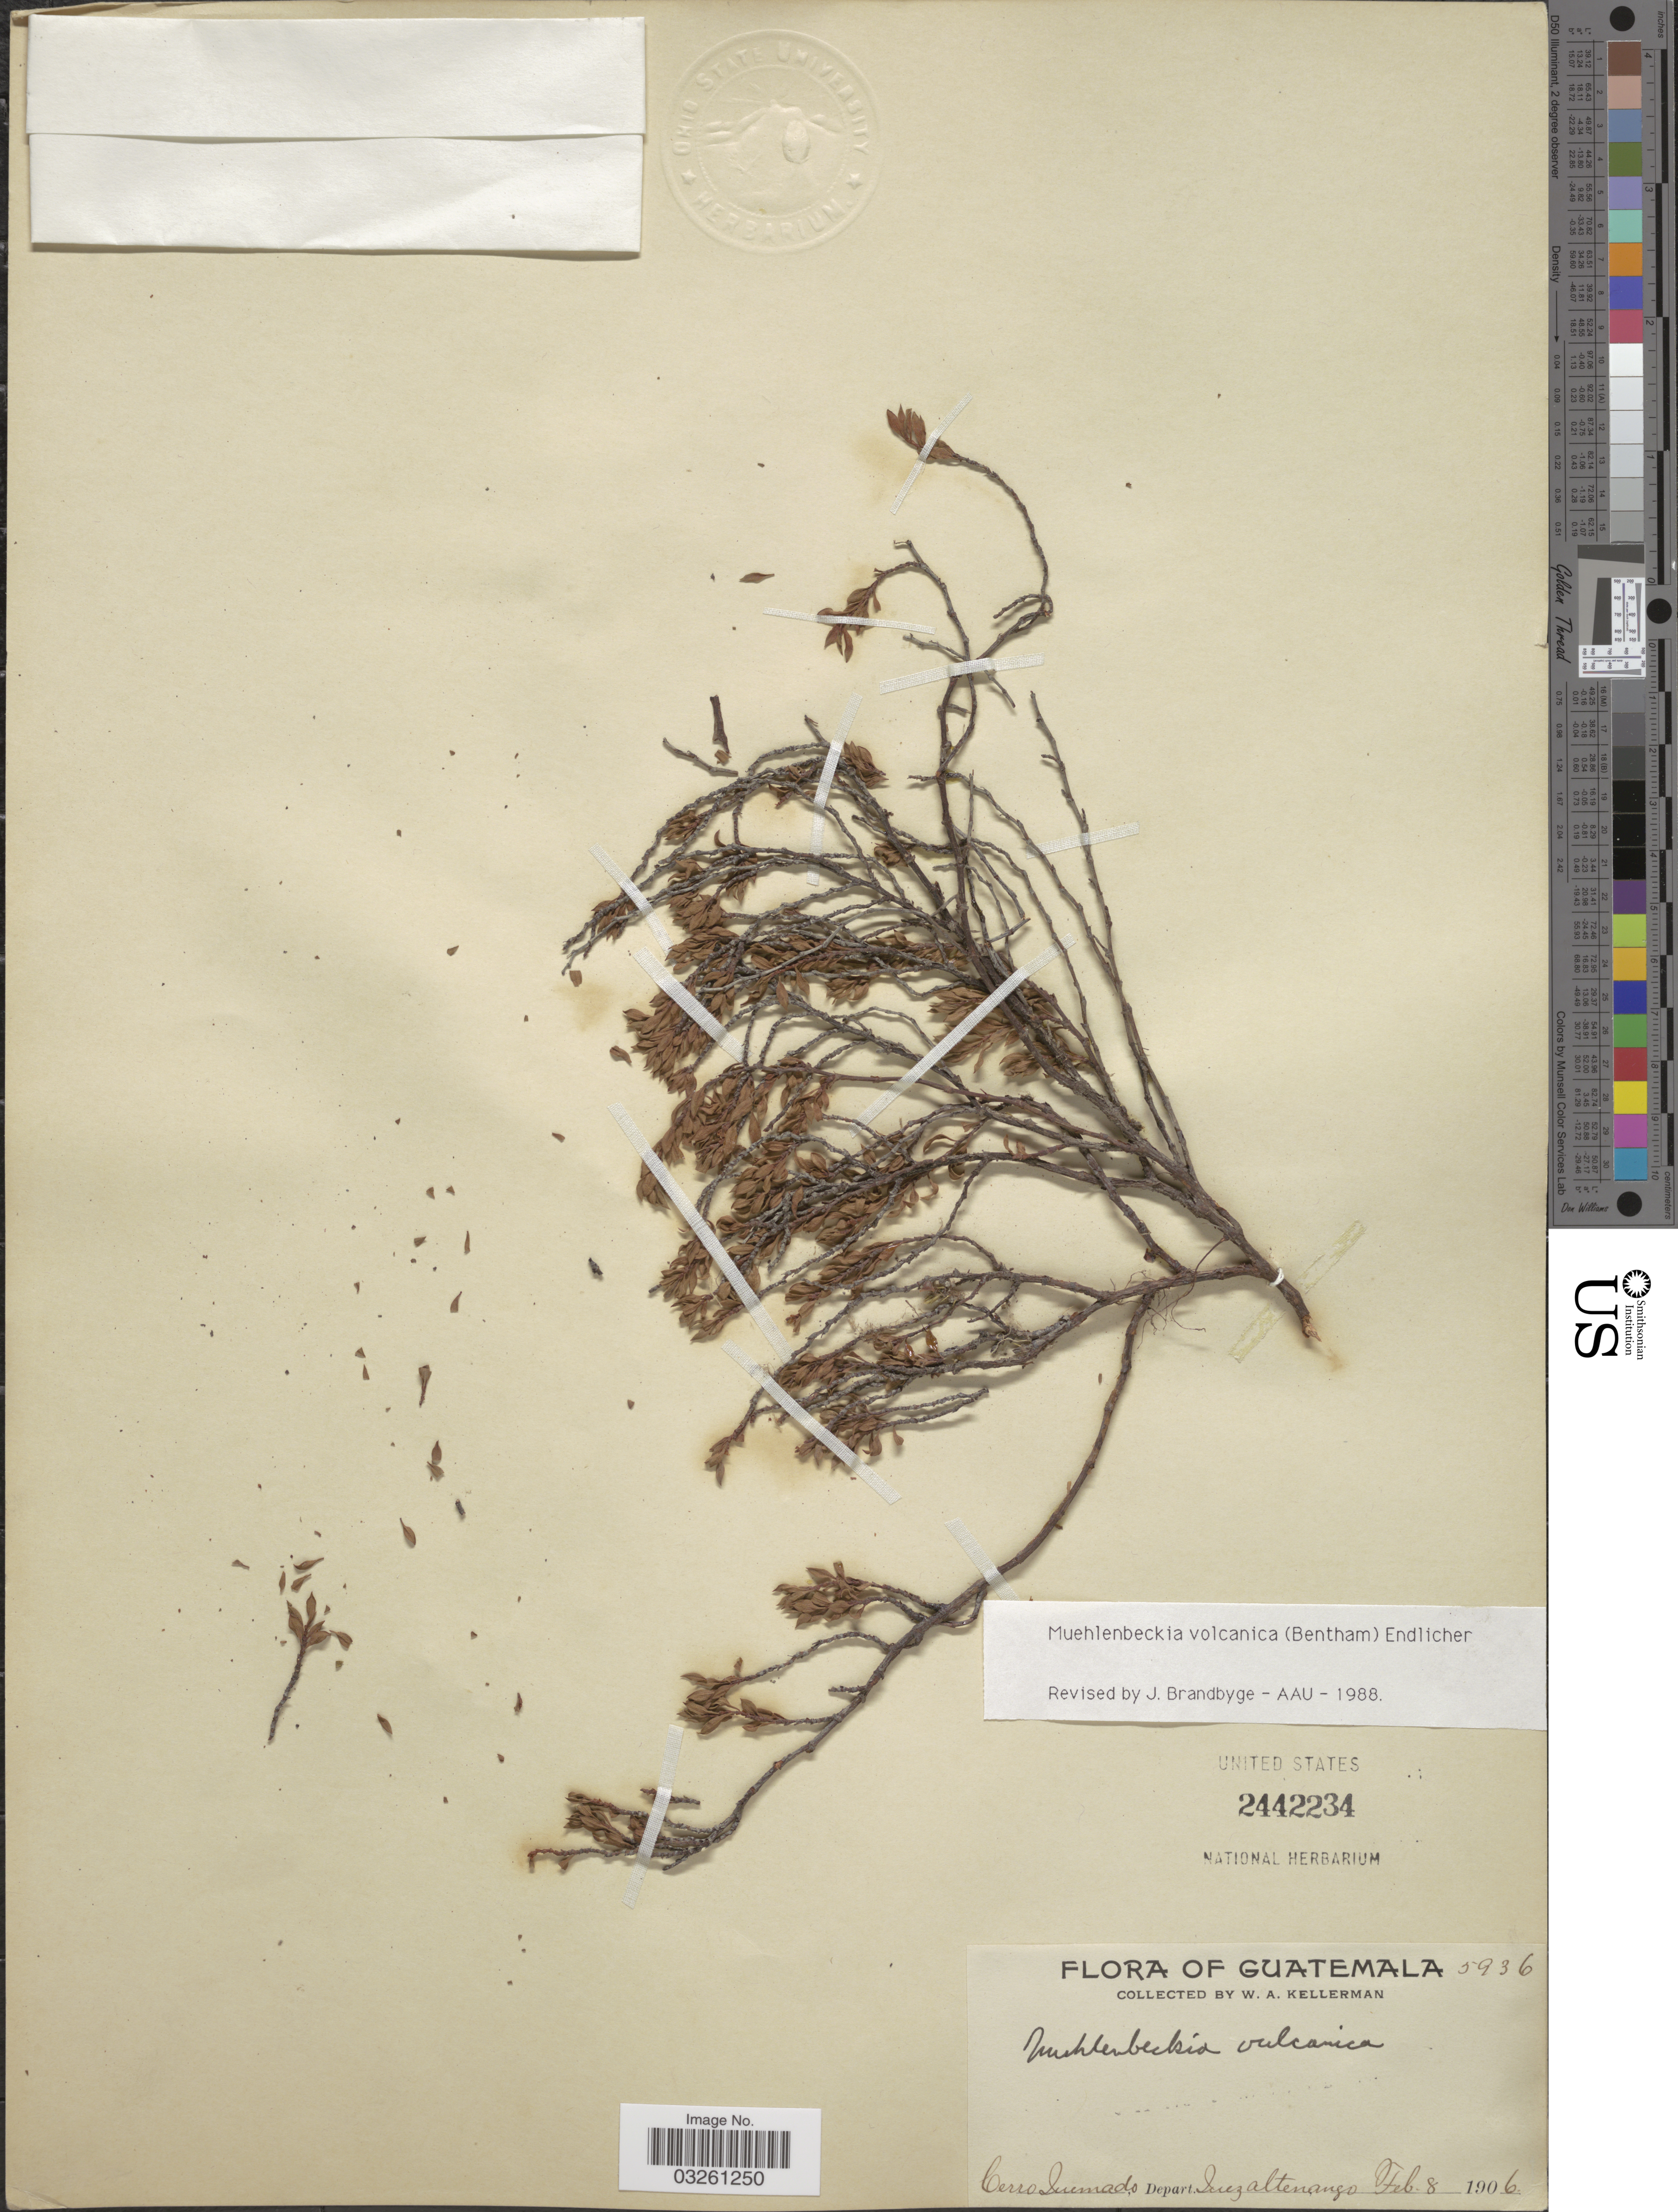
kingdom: Plantae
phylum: Tracheophyta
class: Magnoliopsida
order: Caryophyllales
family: Polygonaceae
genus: Muehlenbeckia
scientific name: Muehlenbeckia vulcanica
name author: Meisn.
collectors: W. Kellerman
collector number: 5936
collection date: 1906-02-08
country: Guatemala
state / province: Quetzaltenango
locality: Cerro Quemado, Depart. Quezaltenango.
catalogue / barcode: US 2442234